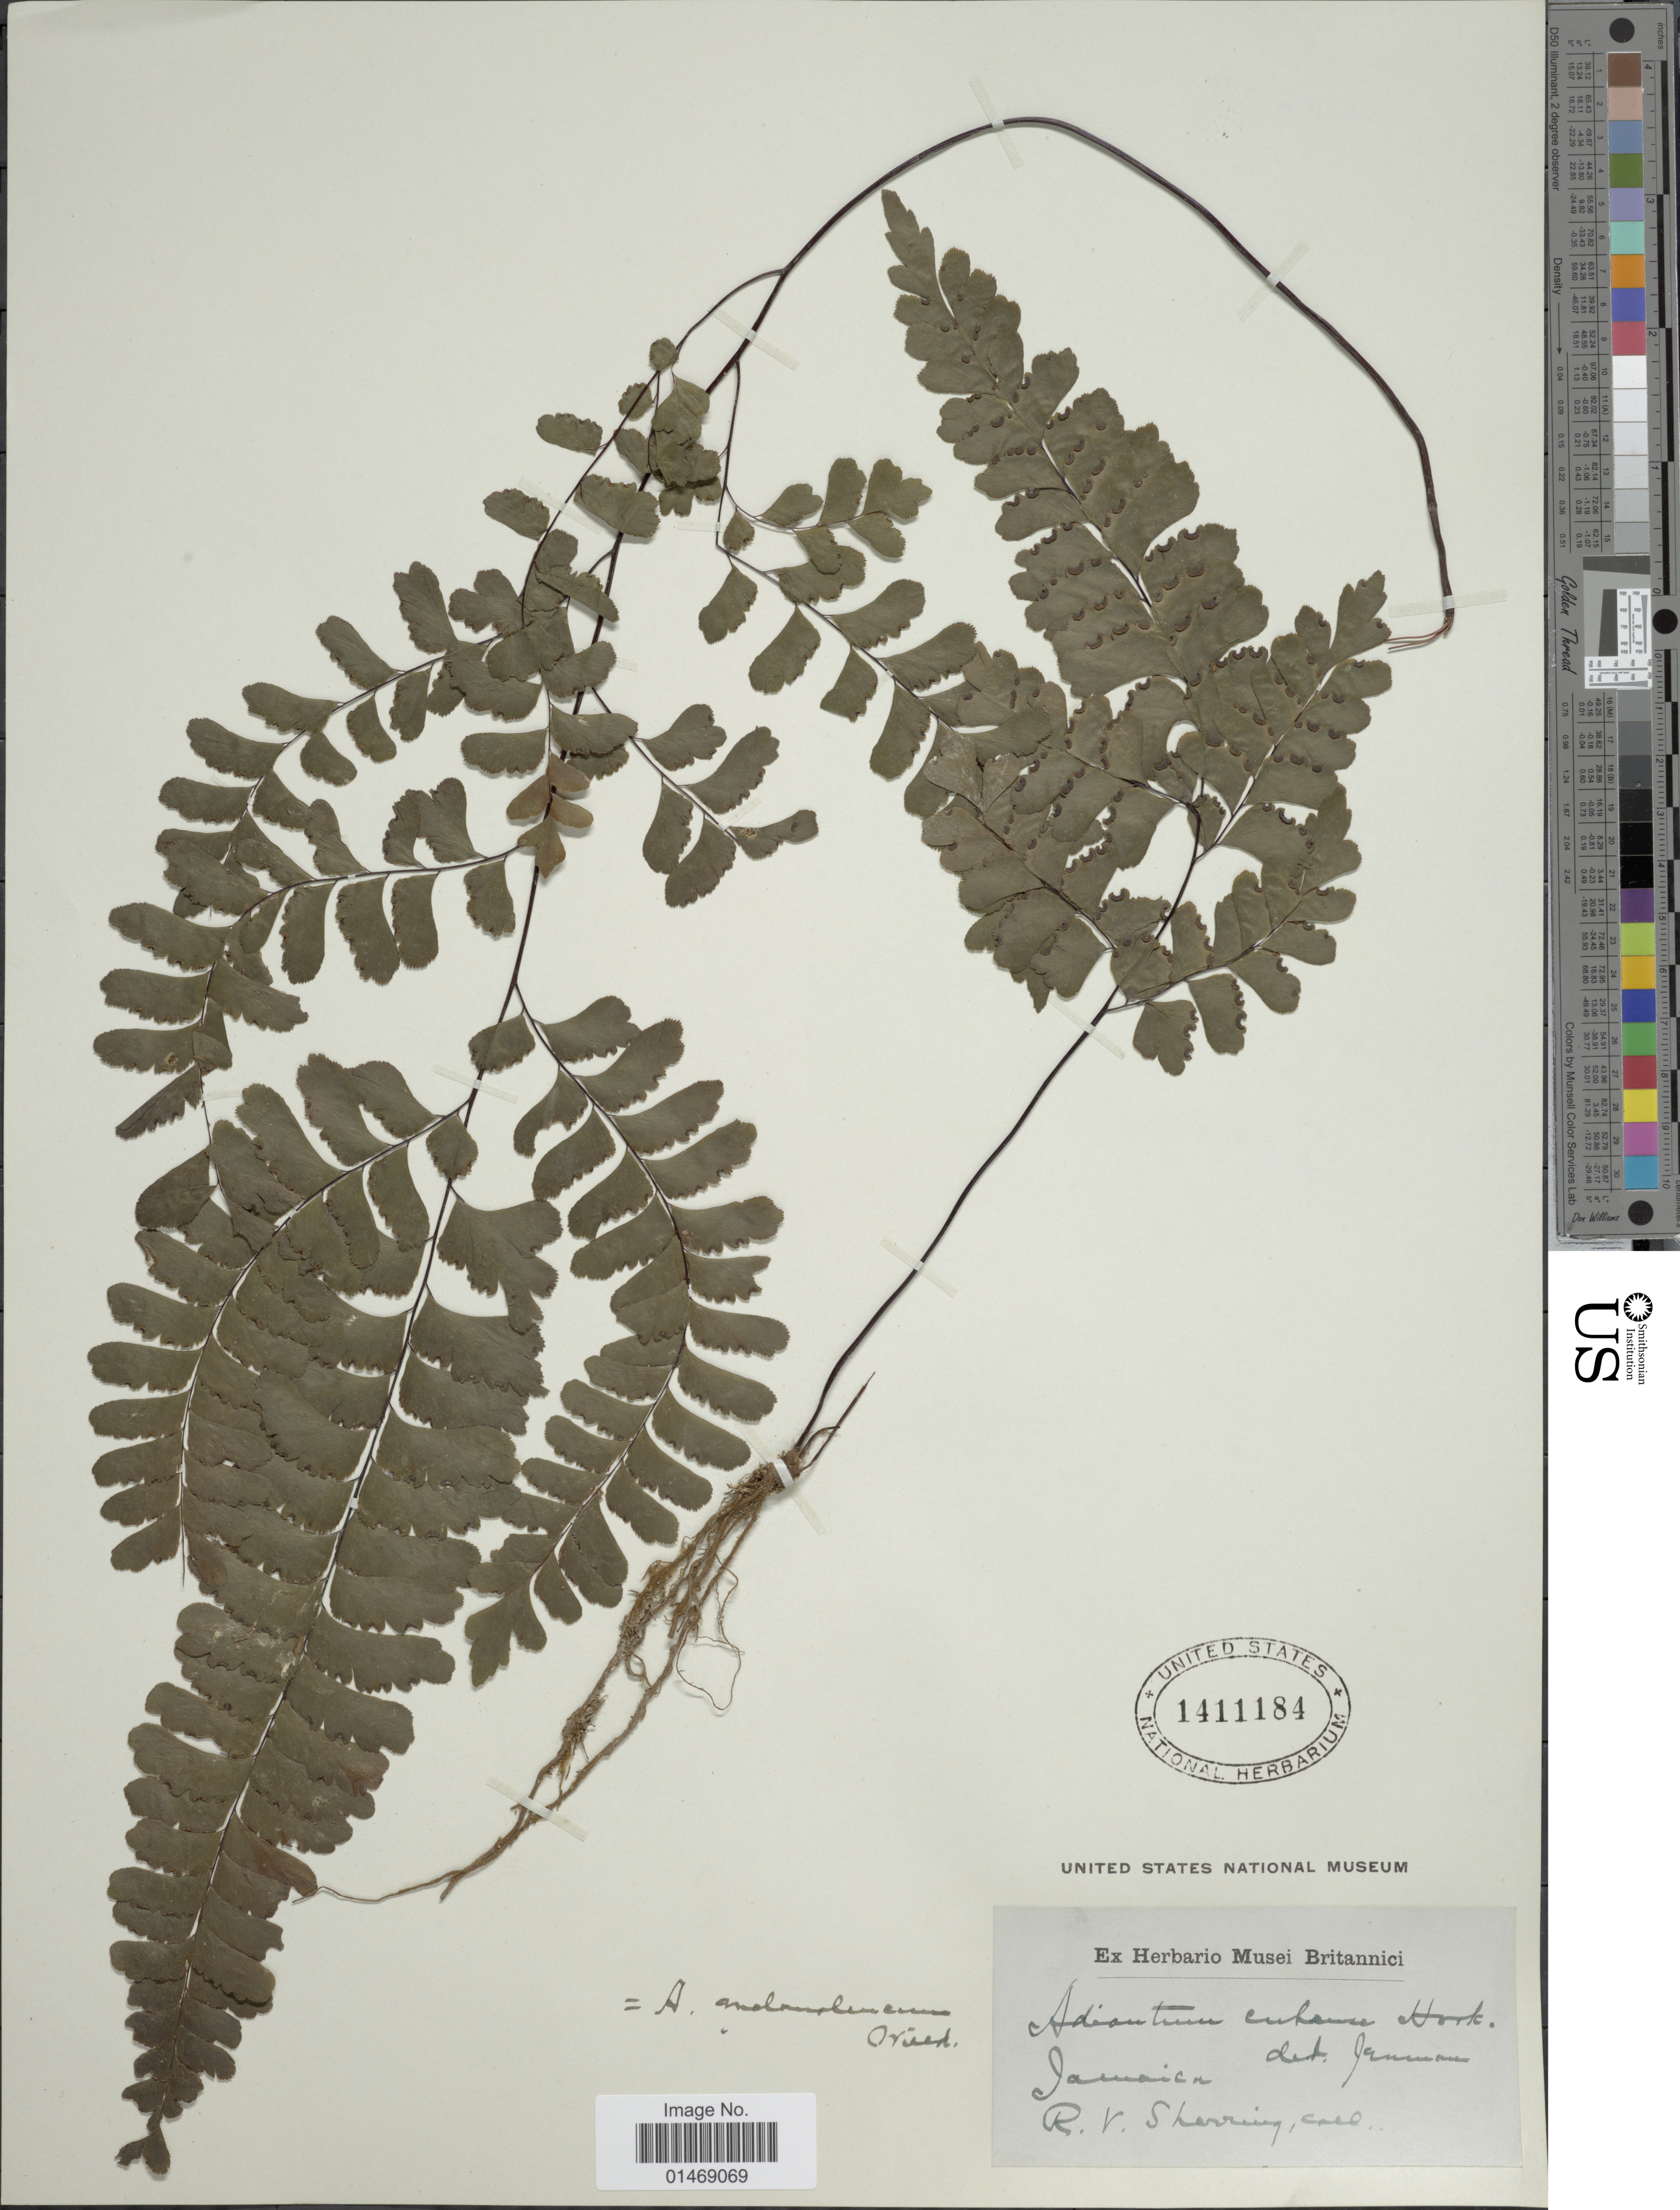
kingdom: Plantae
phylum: Tracheophyta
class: Polypodiopsida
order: Polypodiales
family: Pteridaceae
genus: Adiantum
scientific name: Adiantum melanoleucum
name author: Willd.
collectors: R. Sherring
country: Jamaica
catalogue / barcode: US 1411184